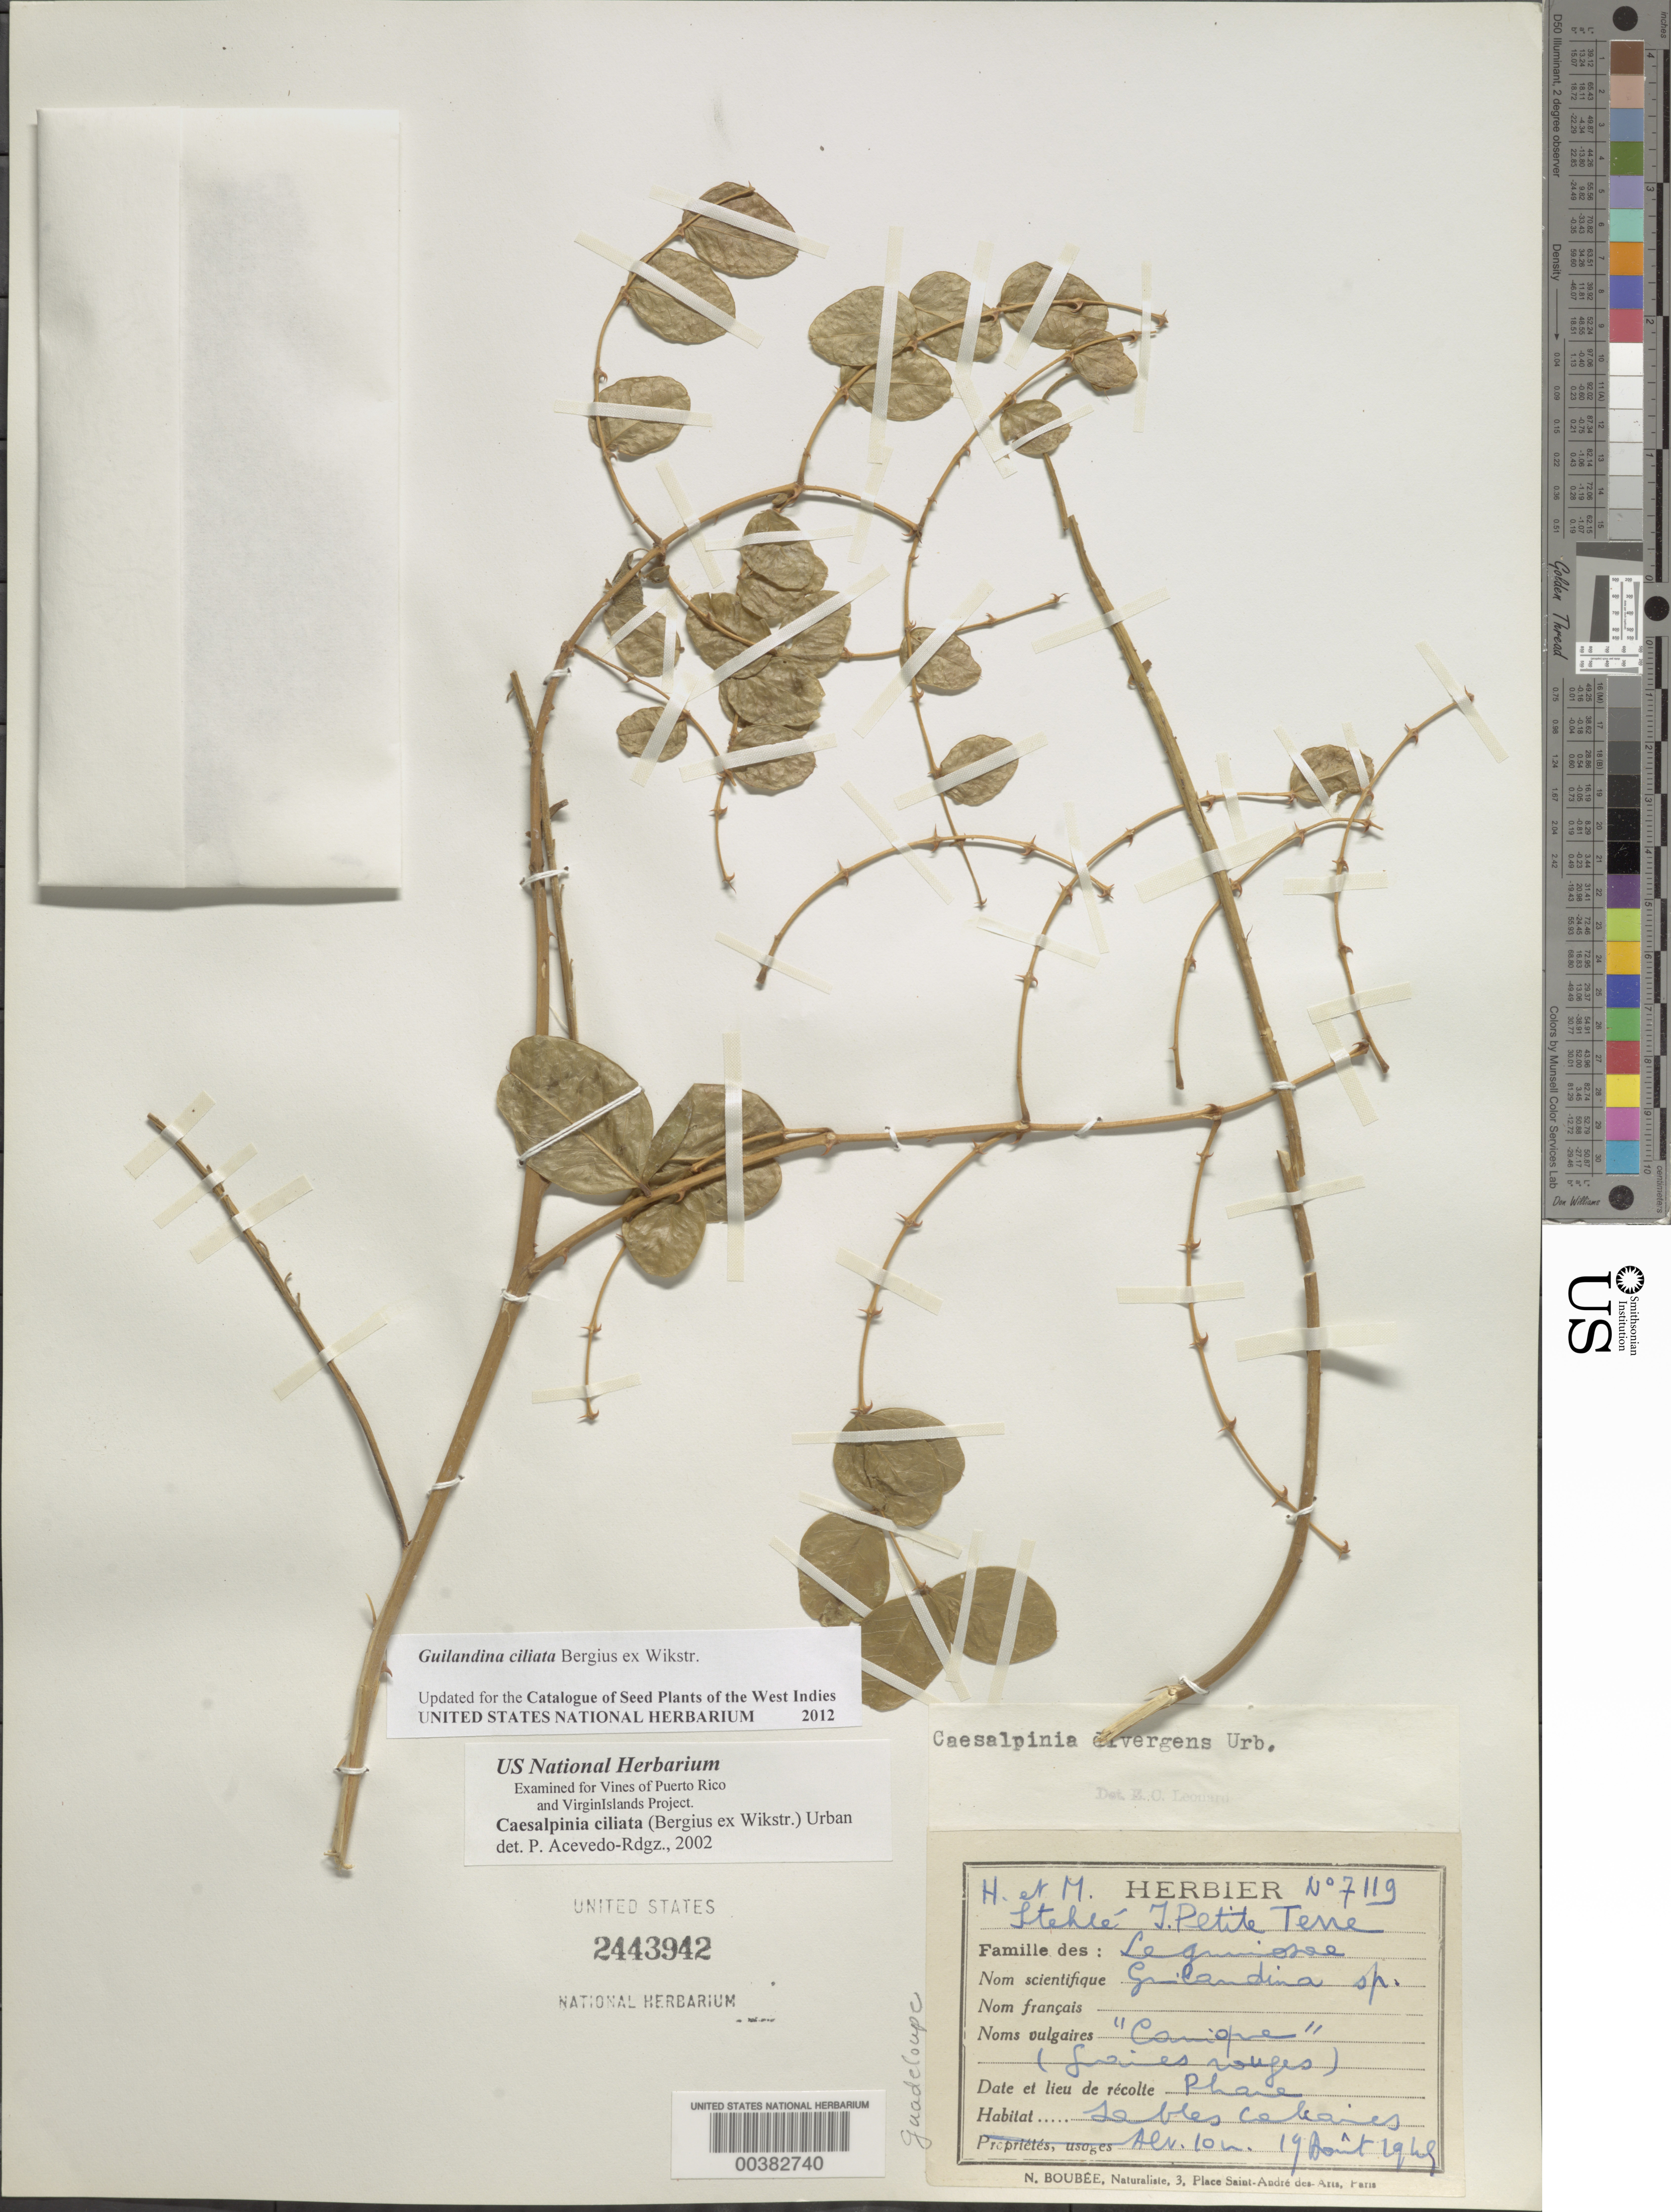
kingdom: Plantae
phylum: Tracheophyta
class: Magnoliopsida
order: Fabales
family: Fabaceae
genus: Guilandina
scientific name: Guilandina ciliata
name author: Bergius ex Wikstr.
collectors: H. Stehlé & M. Stehlé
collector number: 7119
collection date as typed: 19 Aug 1945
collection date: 1945-08-19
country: Guadeloupe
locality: Petite terre; phare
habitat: Sables calcaires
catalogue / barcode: US 2443942